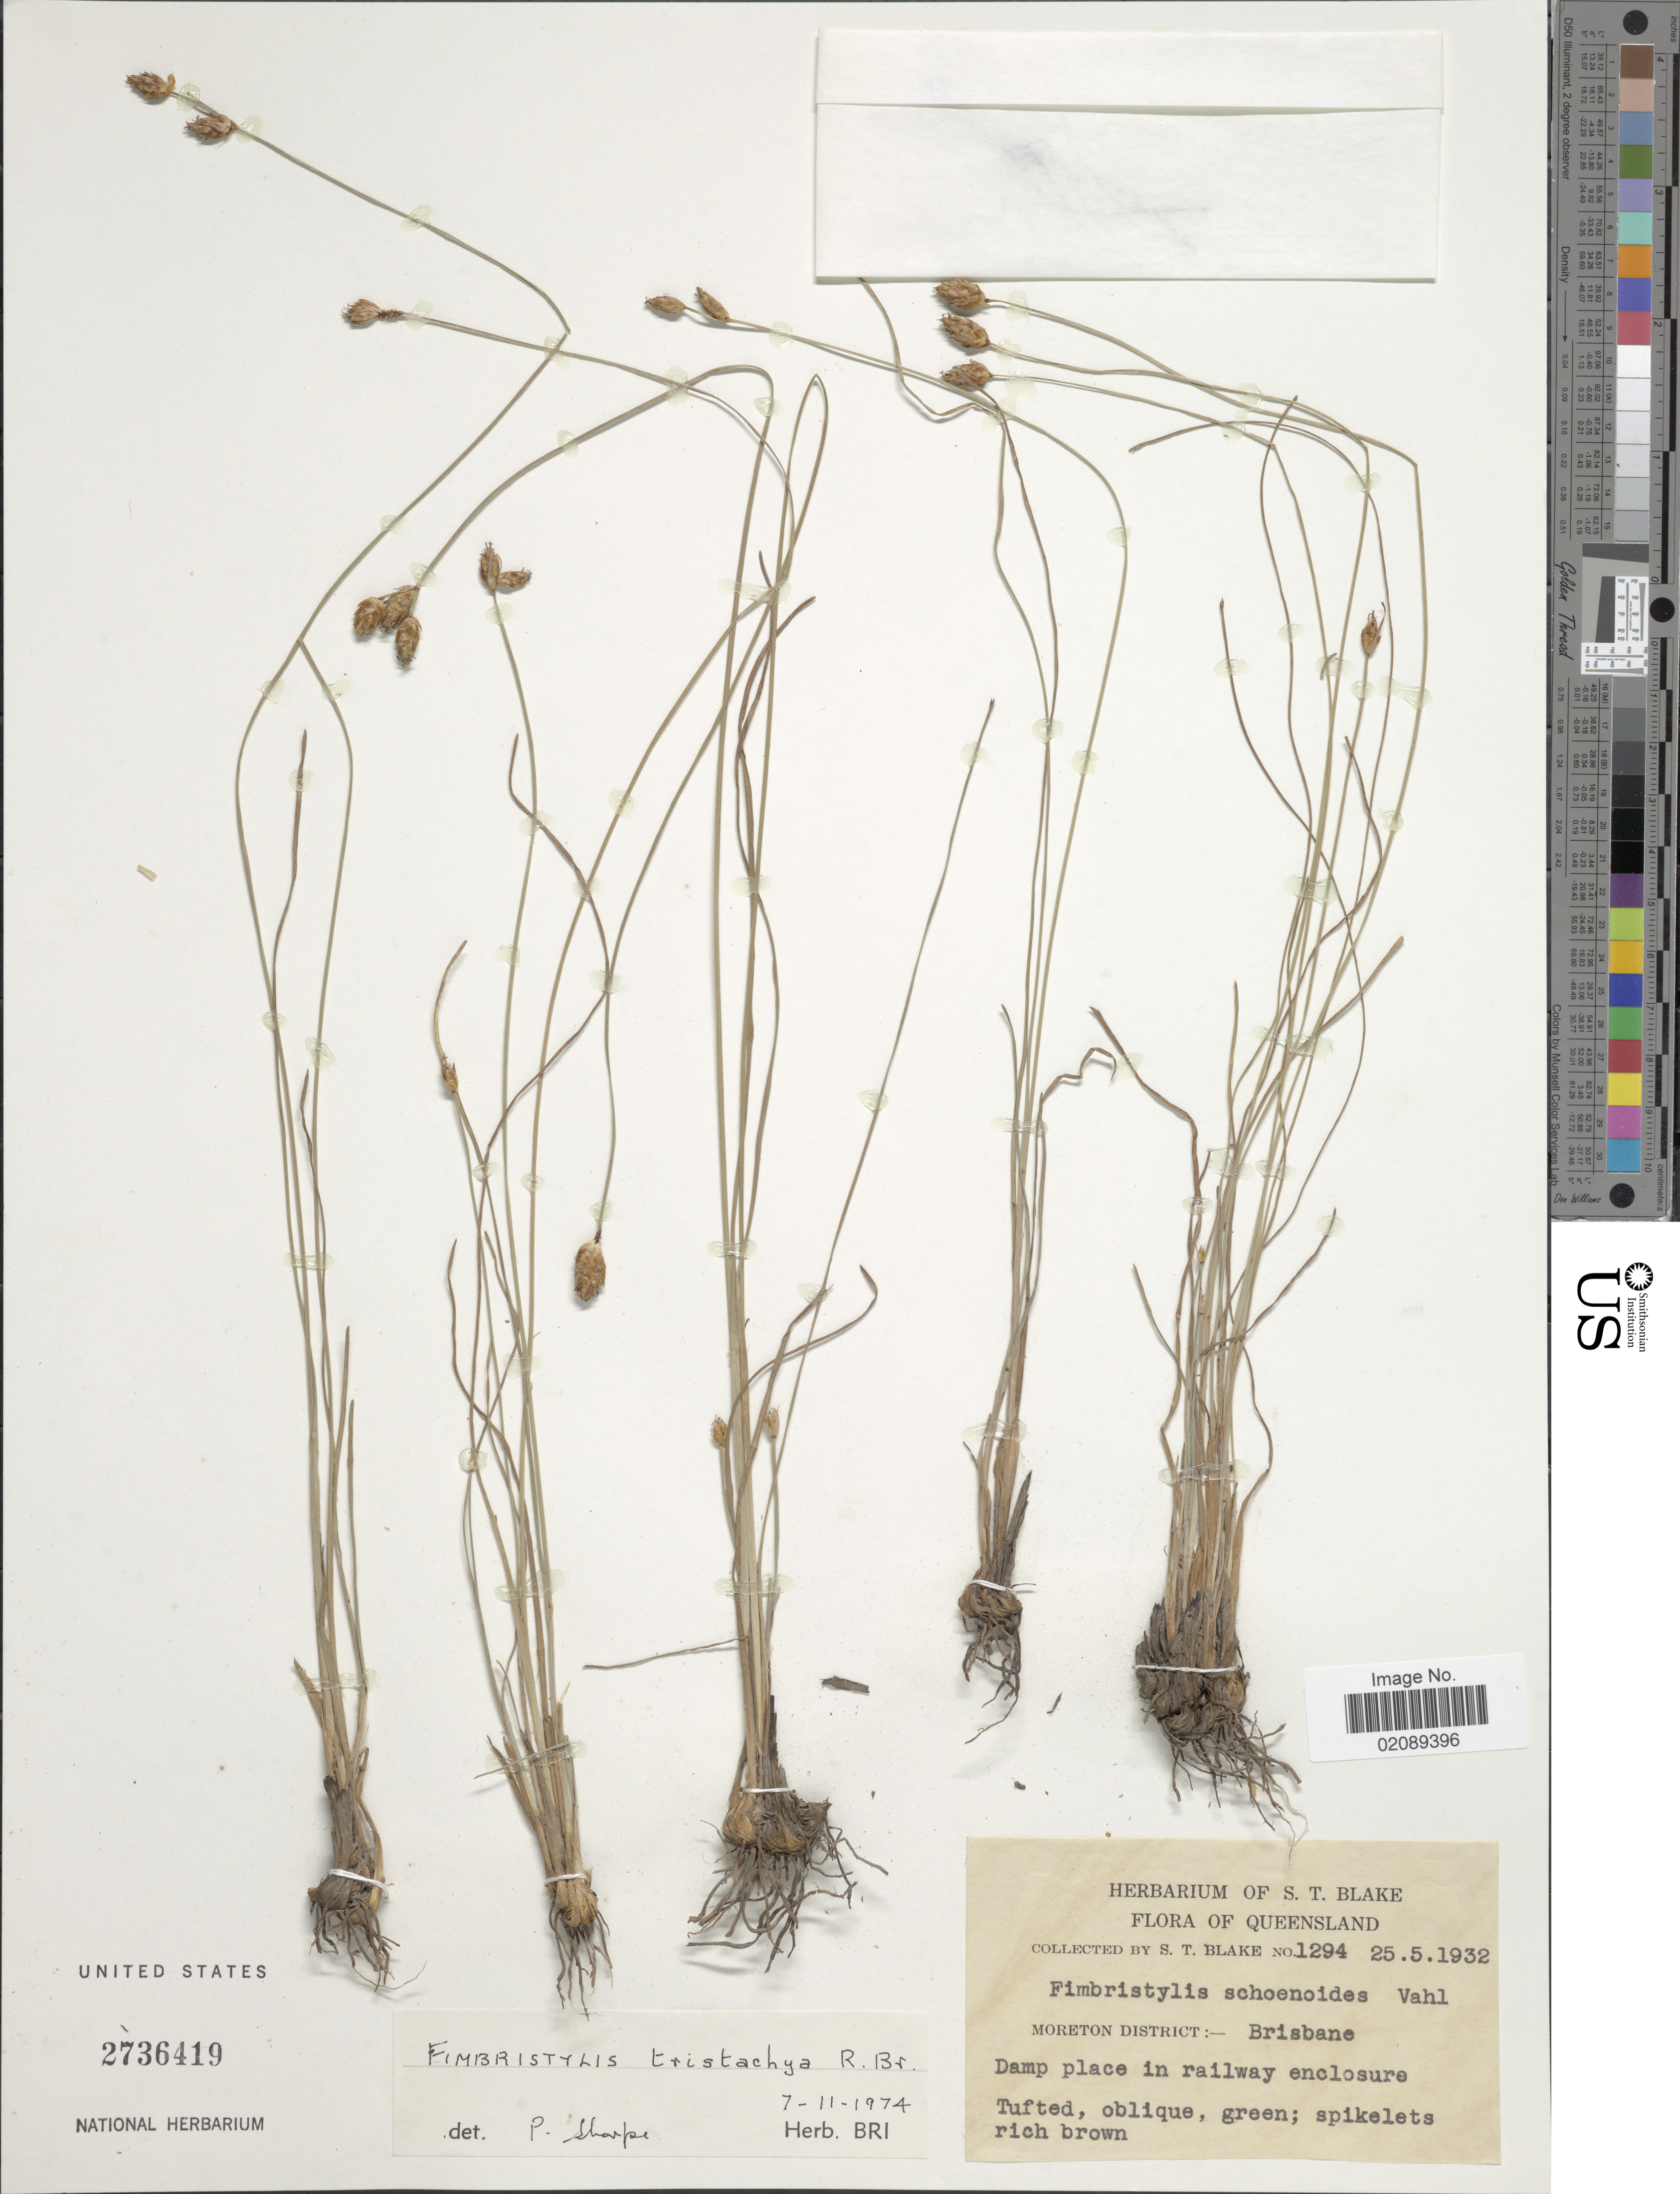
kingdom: Plantae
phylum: Tracheophyta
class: Liliopsida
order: Poales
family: Cyperaceae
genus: Fimbristylis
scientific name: Fimbristylis tristachya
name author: R. Br.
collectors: S. T. Blake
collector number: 1294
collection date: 1932-05-25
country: Australia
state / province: Queensland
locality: Moreton District, Brisbane, damp place in railway enclosure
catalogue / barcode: US 2736419